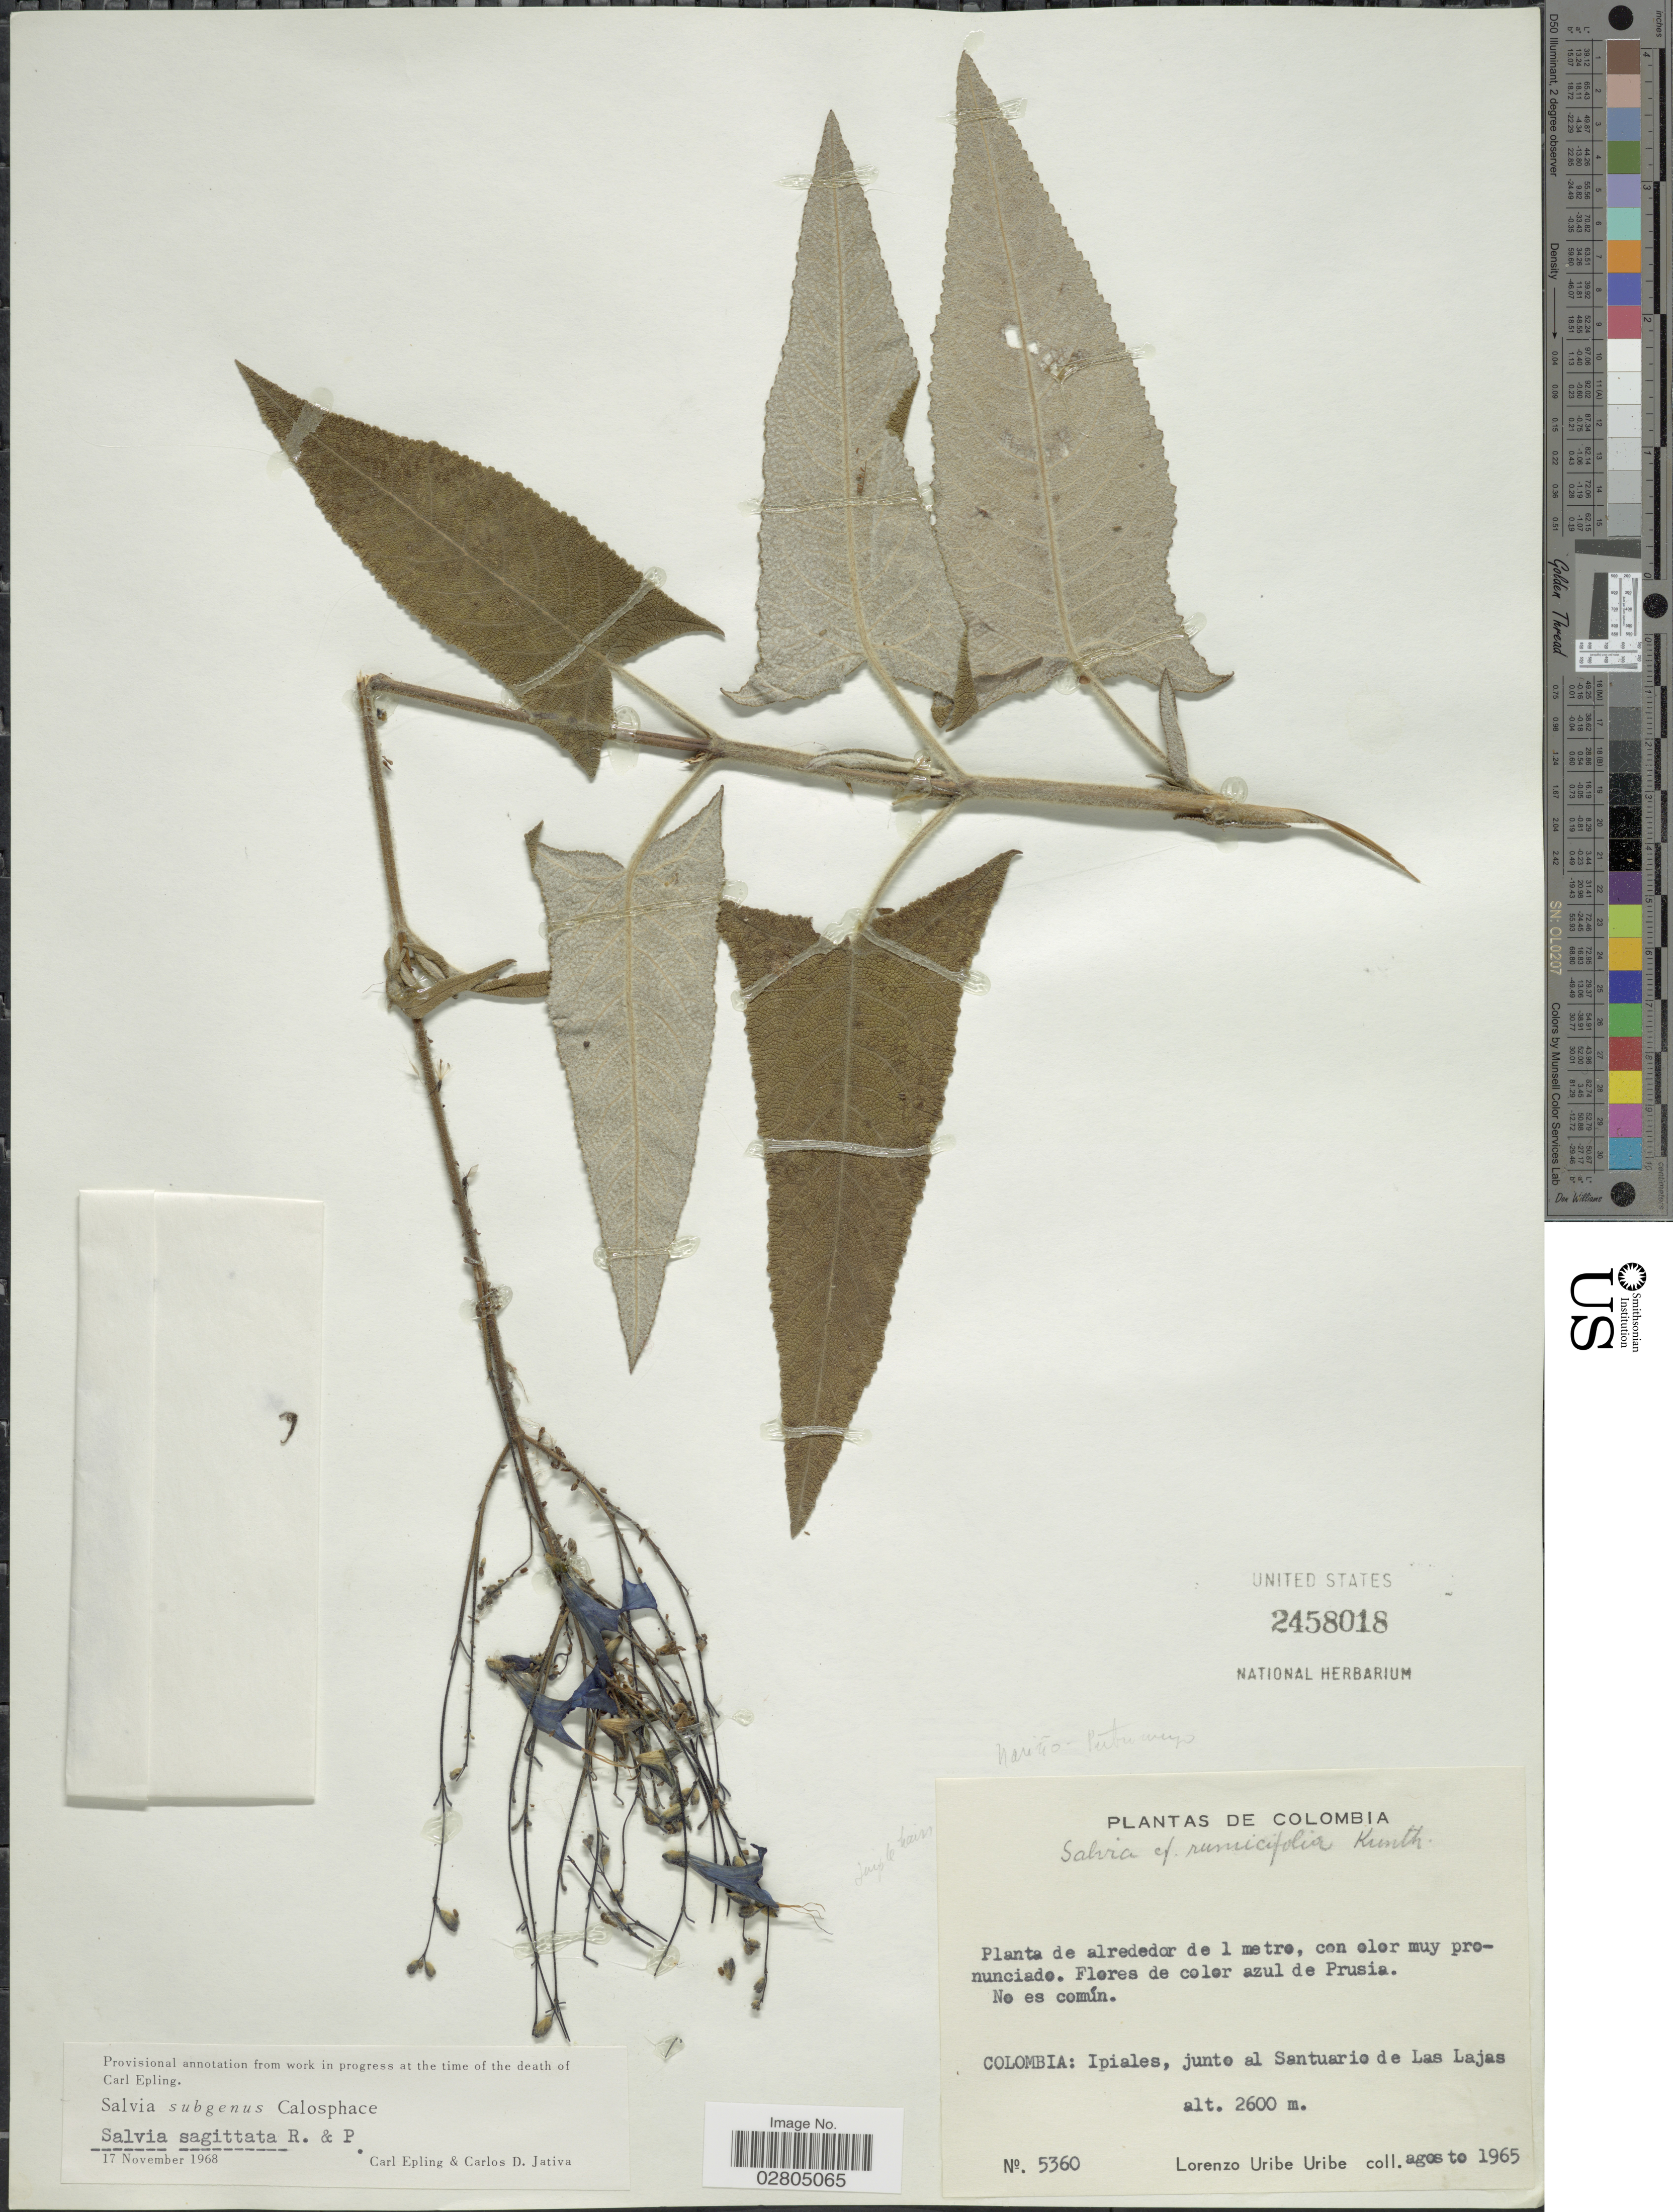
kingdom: Plantae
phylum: Tracheophyta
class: Magnoliopsida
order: Lamiales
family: Lamiaceae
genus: Salvia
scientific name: Salvia sagittata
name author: Ruiz & Pav.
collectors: L. Uribe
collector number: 5360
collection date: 1965-08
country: Colombia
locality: Ipiales, junto al Santuario de Las Lajas.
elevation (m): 2600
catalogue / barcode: US 2458018